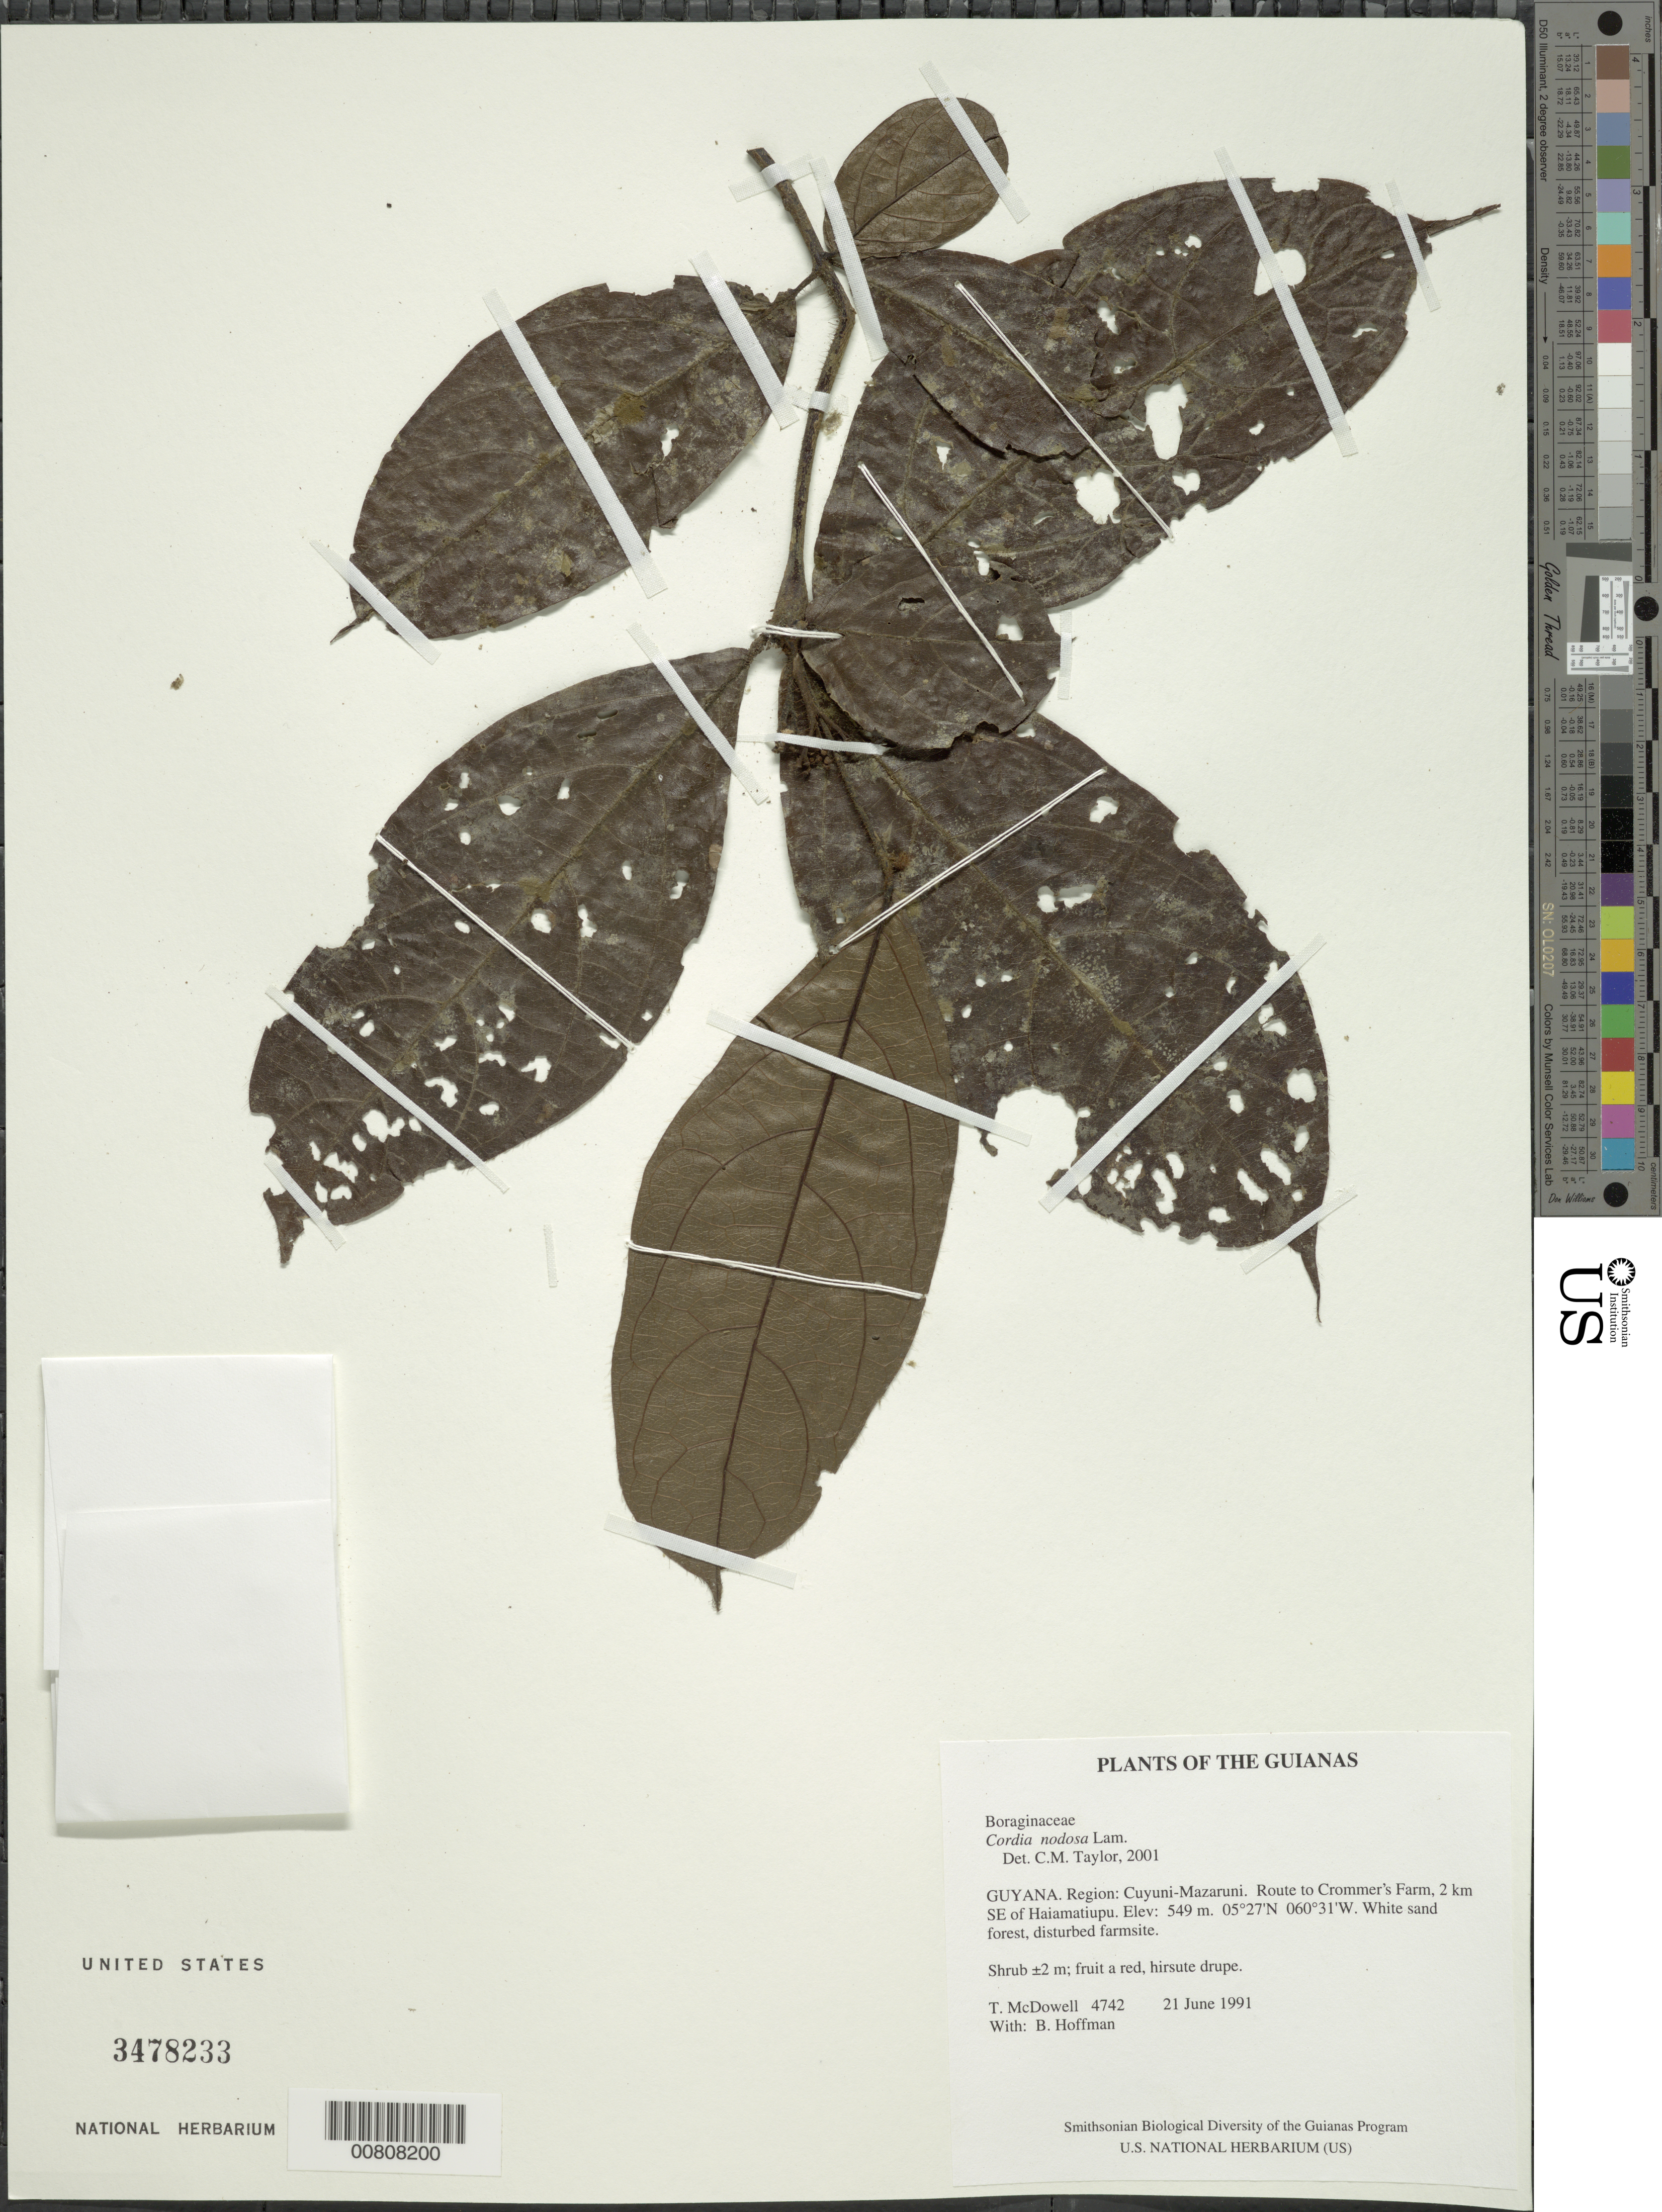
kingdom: Plantae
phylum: Tracheophyta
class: Magnoliopsida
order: Boraginales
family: Cordiaceae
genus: Cordia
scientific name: Cordia nodosa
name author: Lam.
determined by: Taylor, Charlotte M.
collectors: T. McDowell & B. Hoffman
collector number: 4742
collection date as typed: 21 June 1991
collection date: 1991-06-21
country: Guyana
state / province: Cuyuni-Mazaruni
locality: Route to Crommer's Farm, 2 km SE of Haiamatiupu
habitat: White sand forest, disturbed farmsite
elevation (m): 550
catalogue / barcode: US 3478233